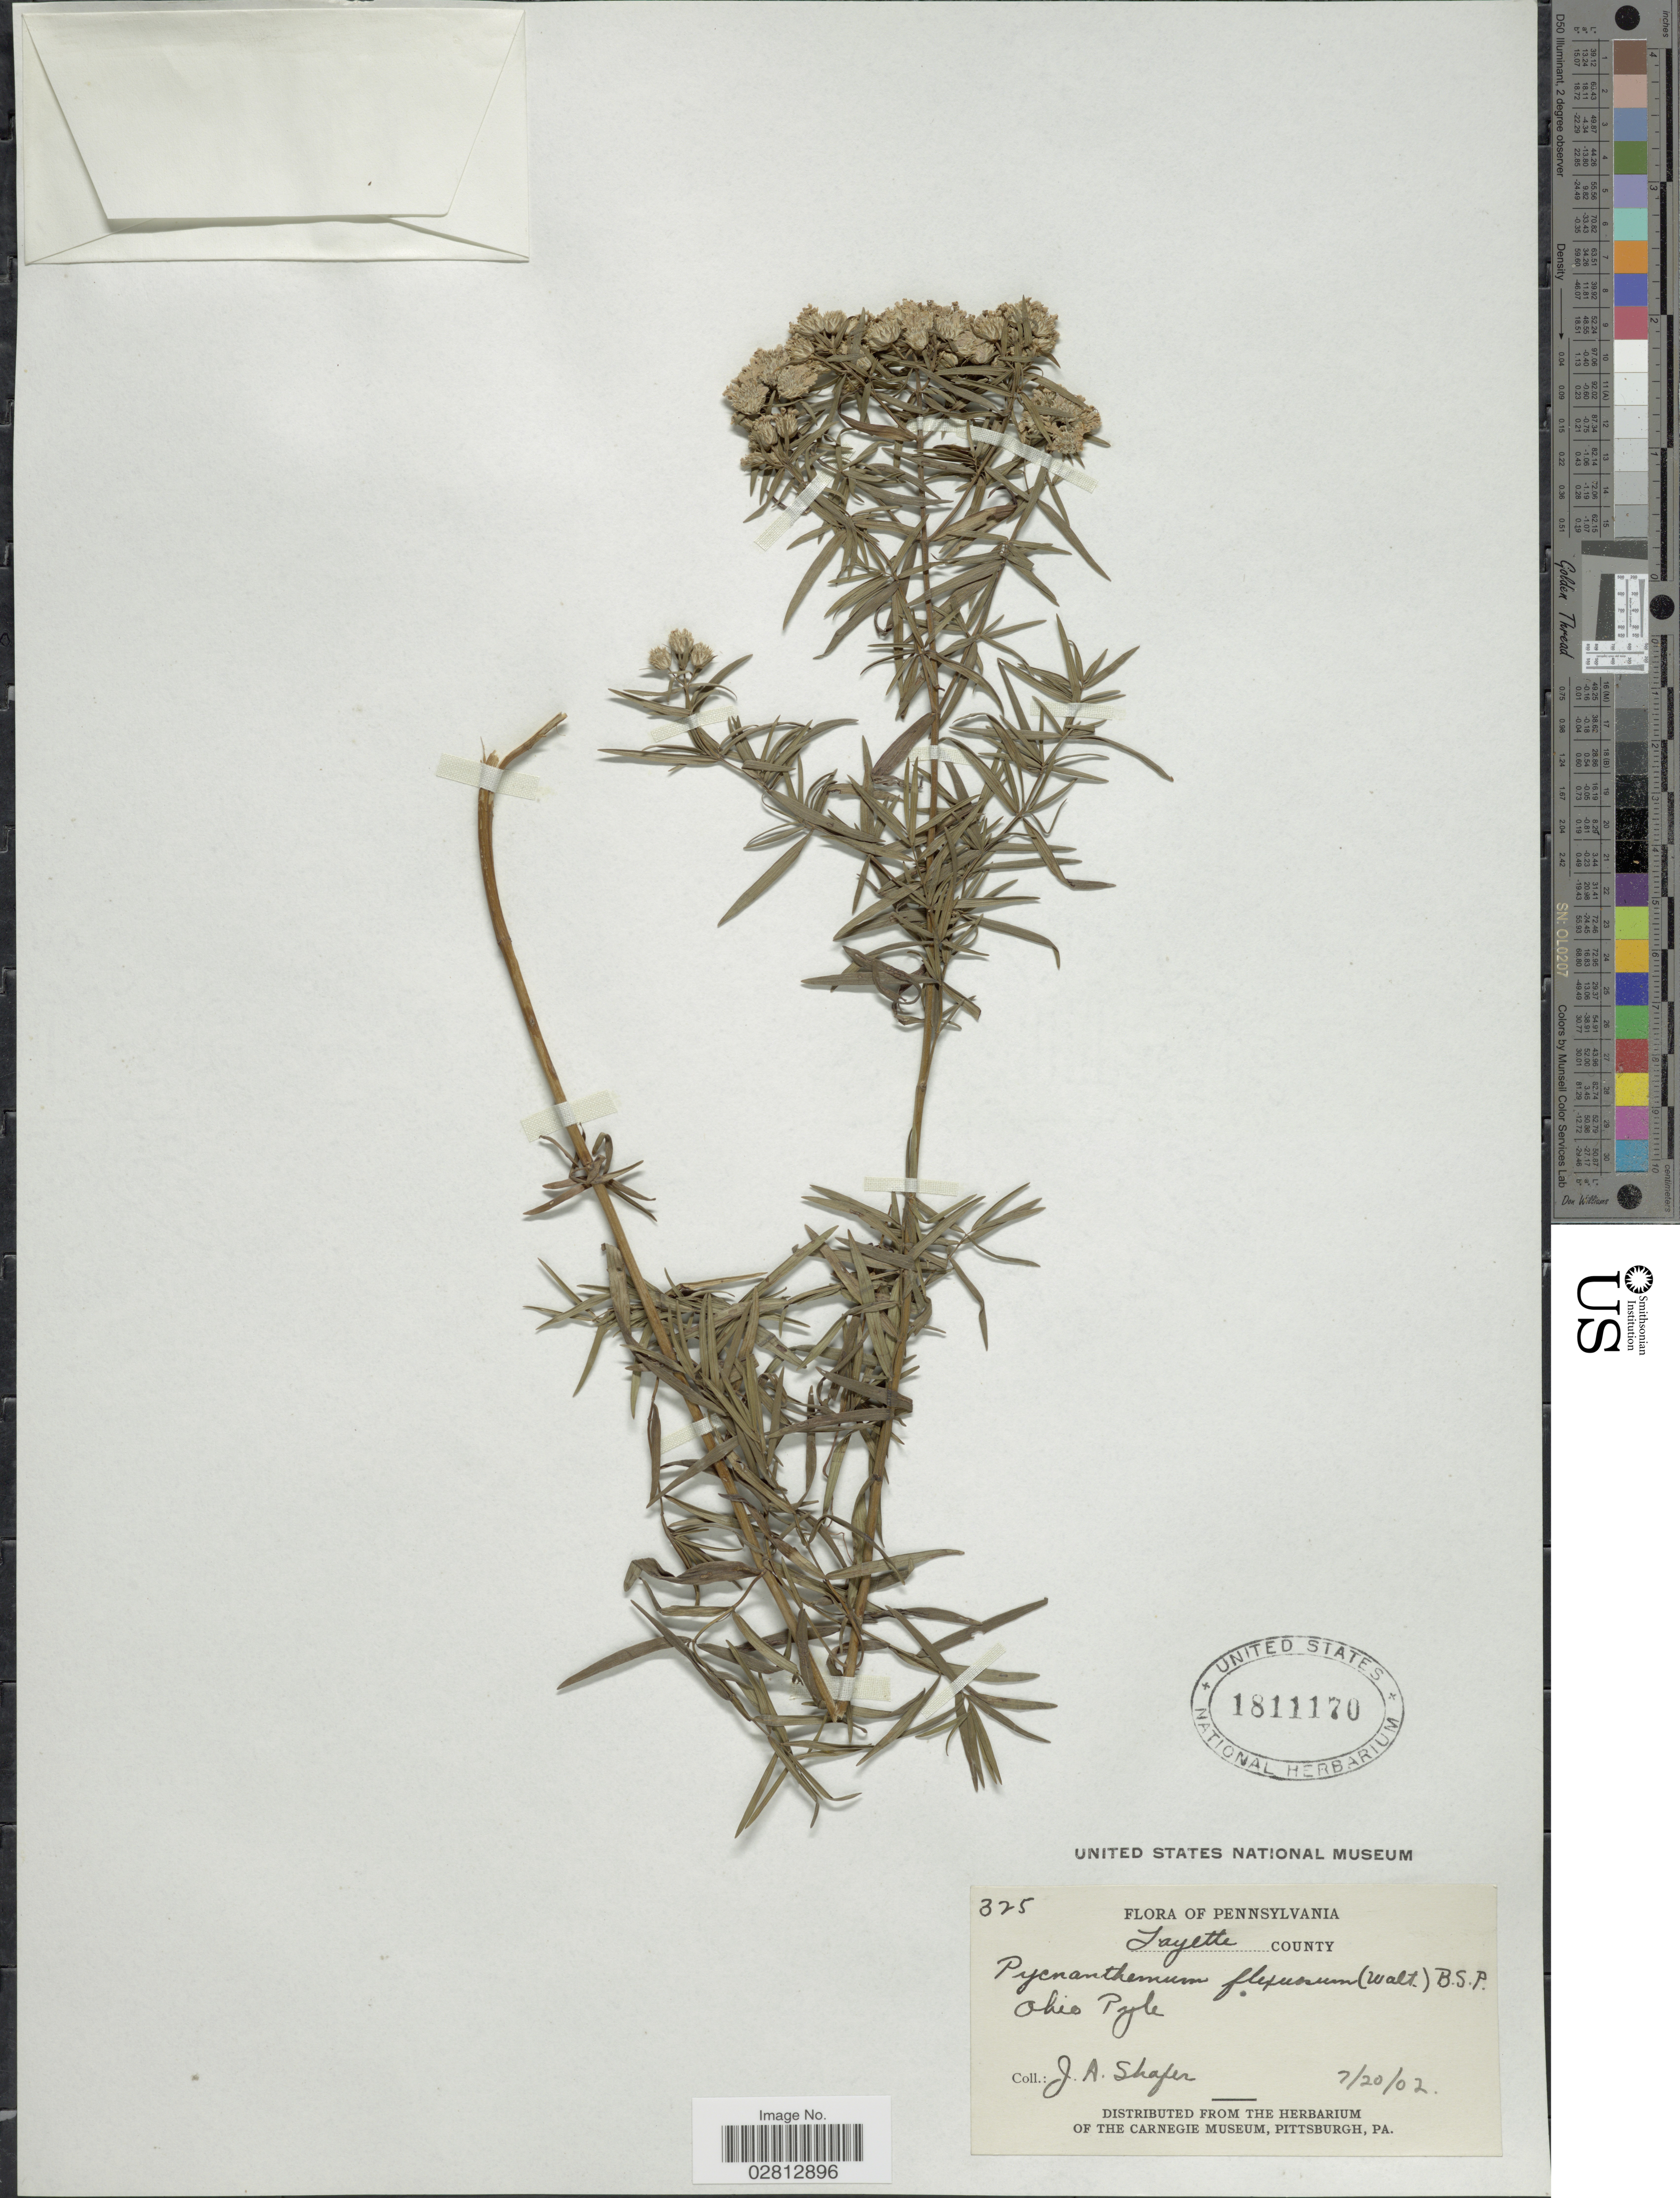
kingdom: Plantae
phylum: Tracheophyta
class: Magnoliopsida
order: Lamiales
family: Lamiaceae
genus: Pycnanthemum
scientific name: Pycnanthemum tenuifolium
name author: Schrad.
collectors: J. A. Shafer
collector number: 325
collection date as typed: Transcribed d/m/y: 20/7/2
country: United States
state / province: Pennsylvania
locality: Fayette County. Ohio Pyle.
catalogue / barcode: US 1811170